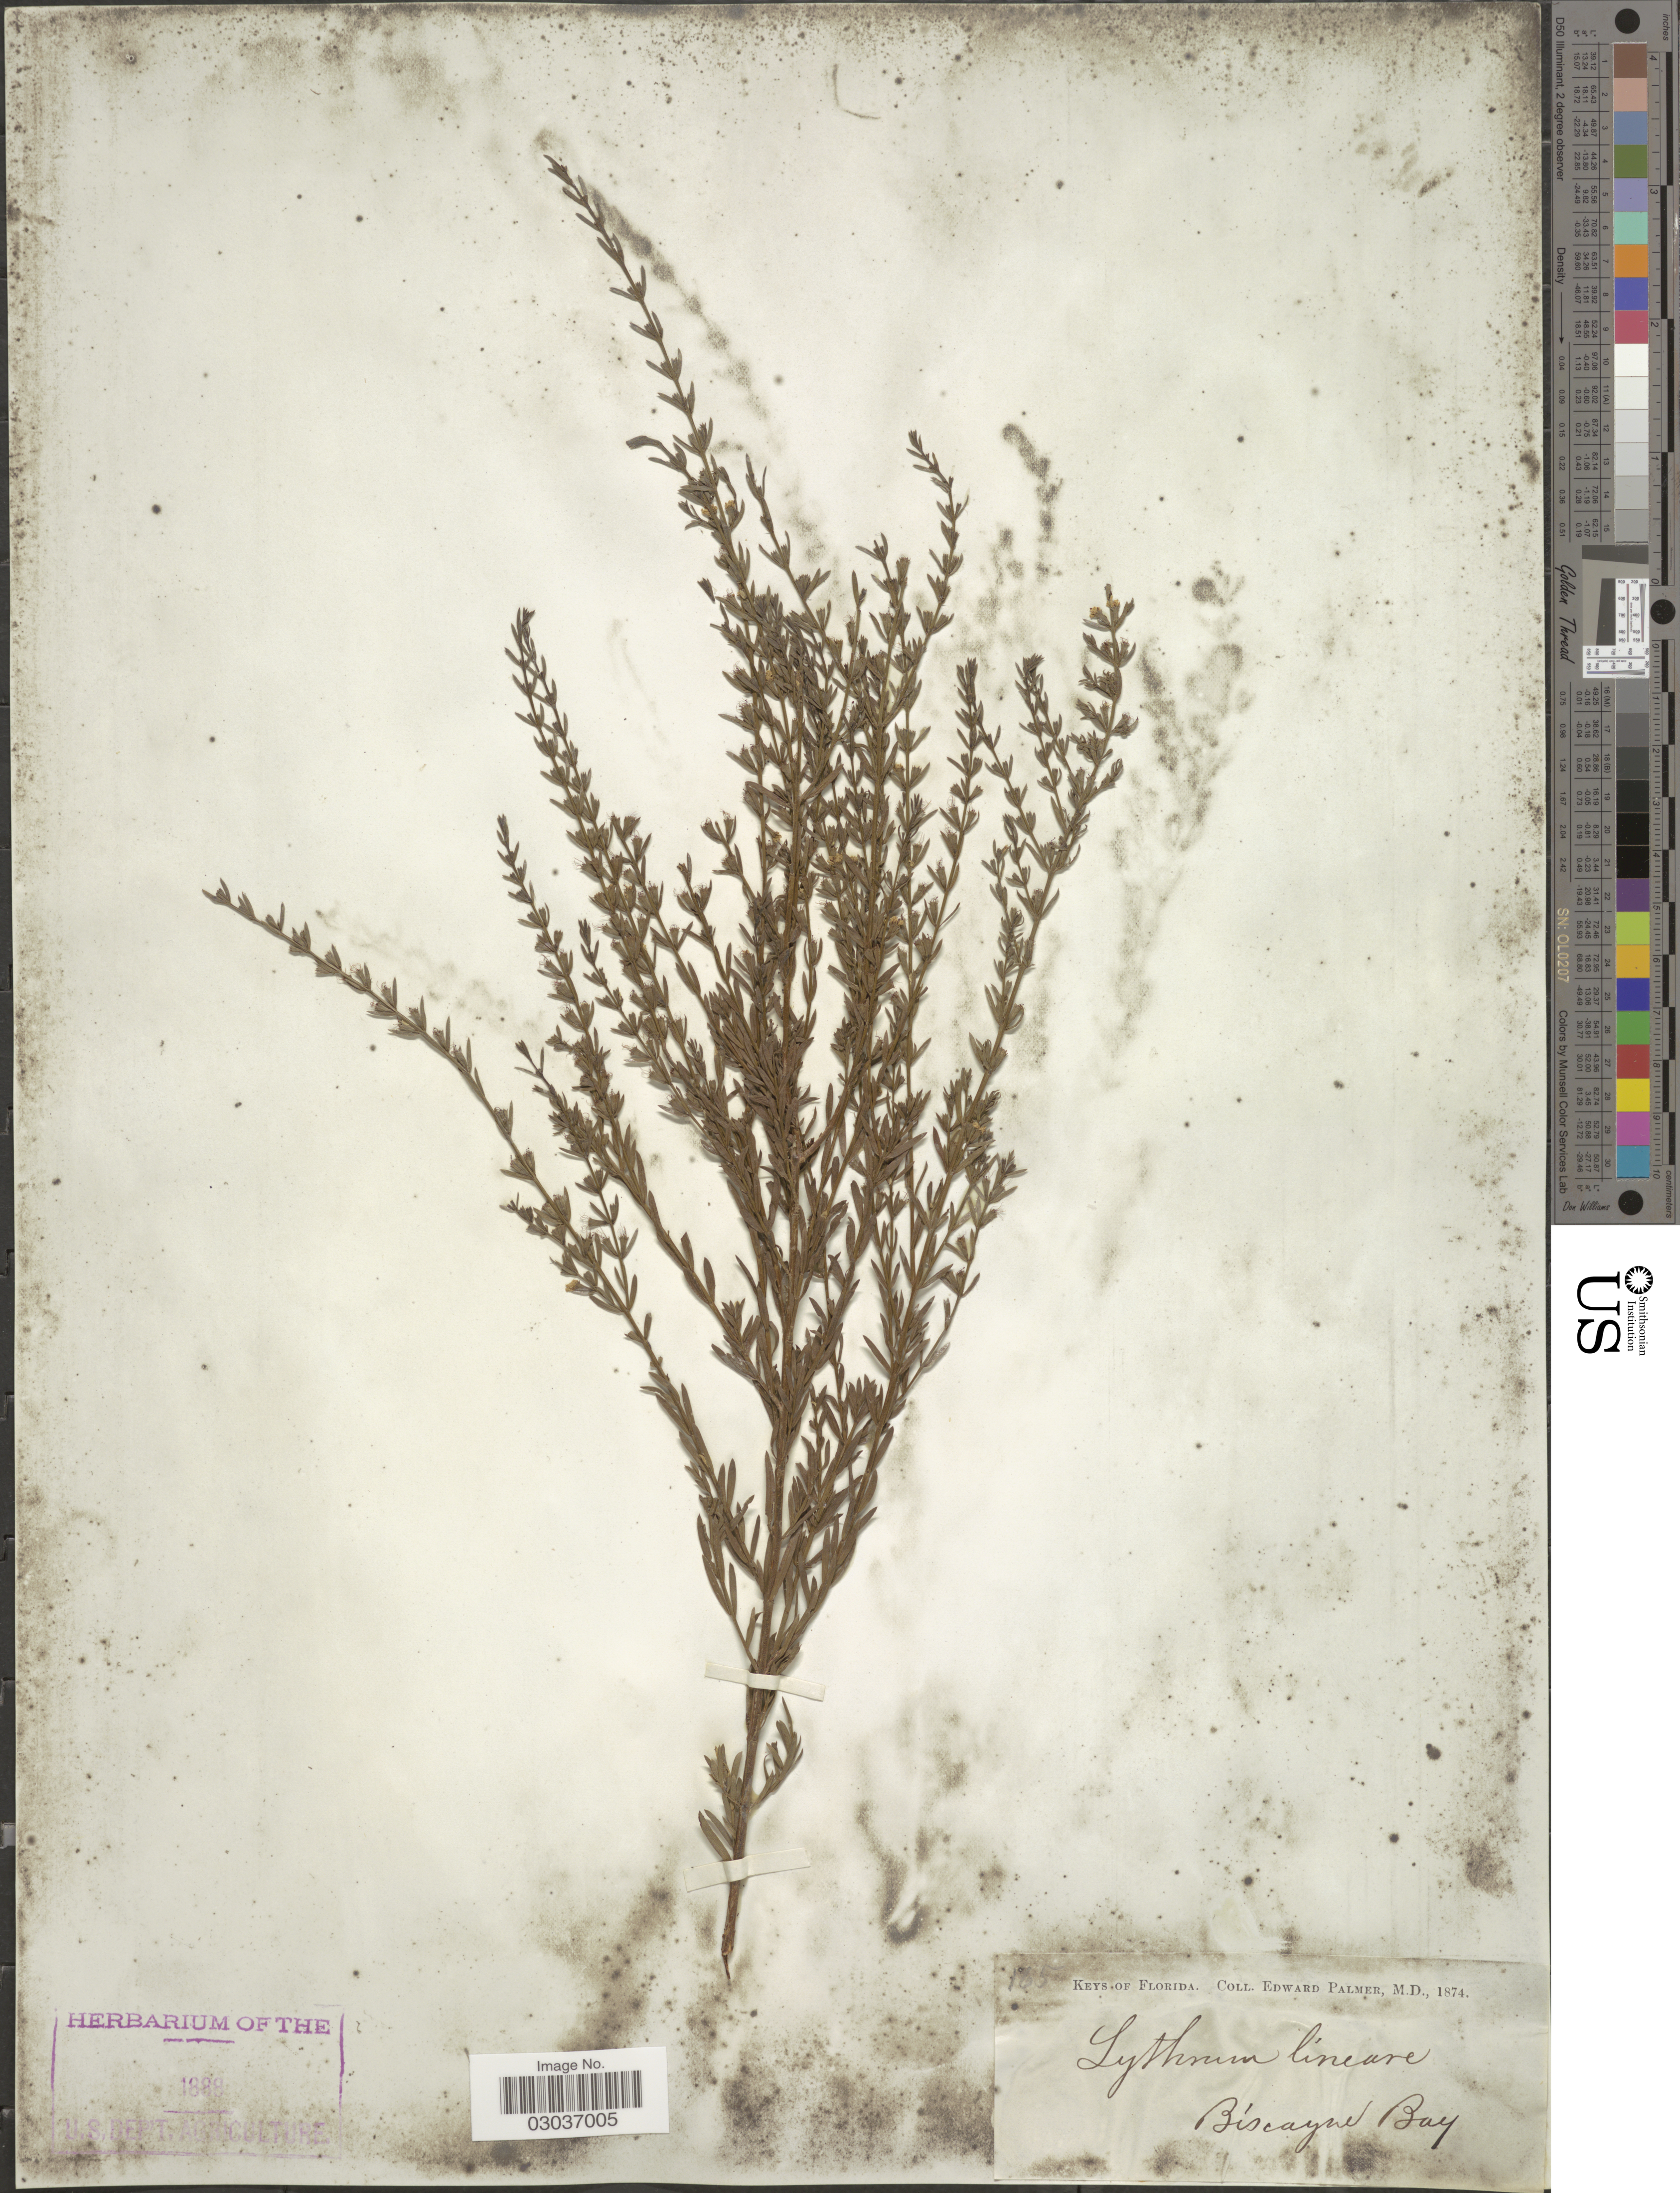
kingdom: Plantae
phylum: Tracheophyta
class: Magnoliopsida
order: Myrtales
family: Lythraceae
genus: Lythrum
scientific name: Lythrum lineare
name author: L.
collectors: E. Palmer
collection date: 1874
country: United States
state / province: Florida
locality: Keys of Florida, Biscayze Bay.